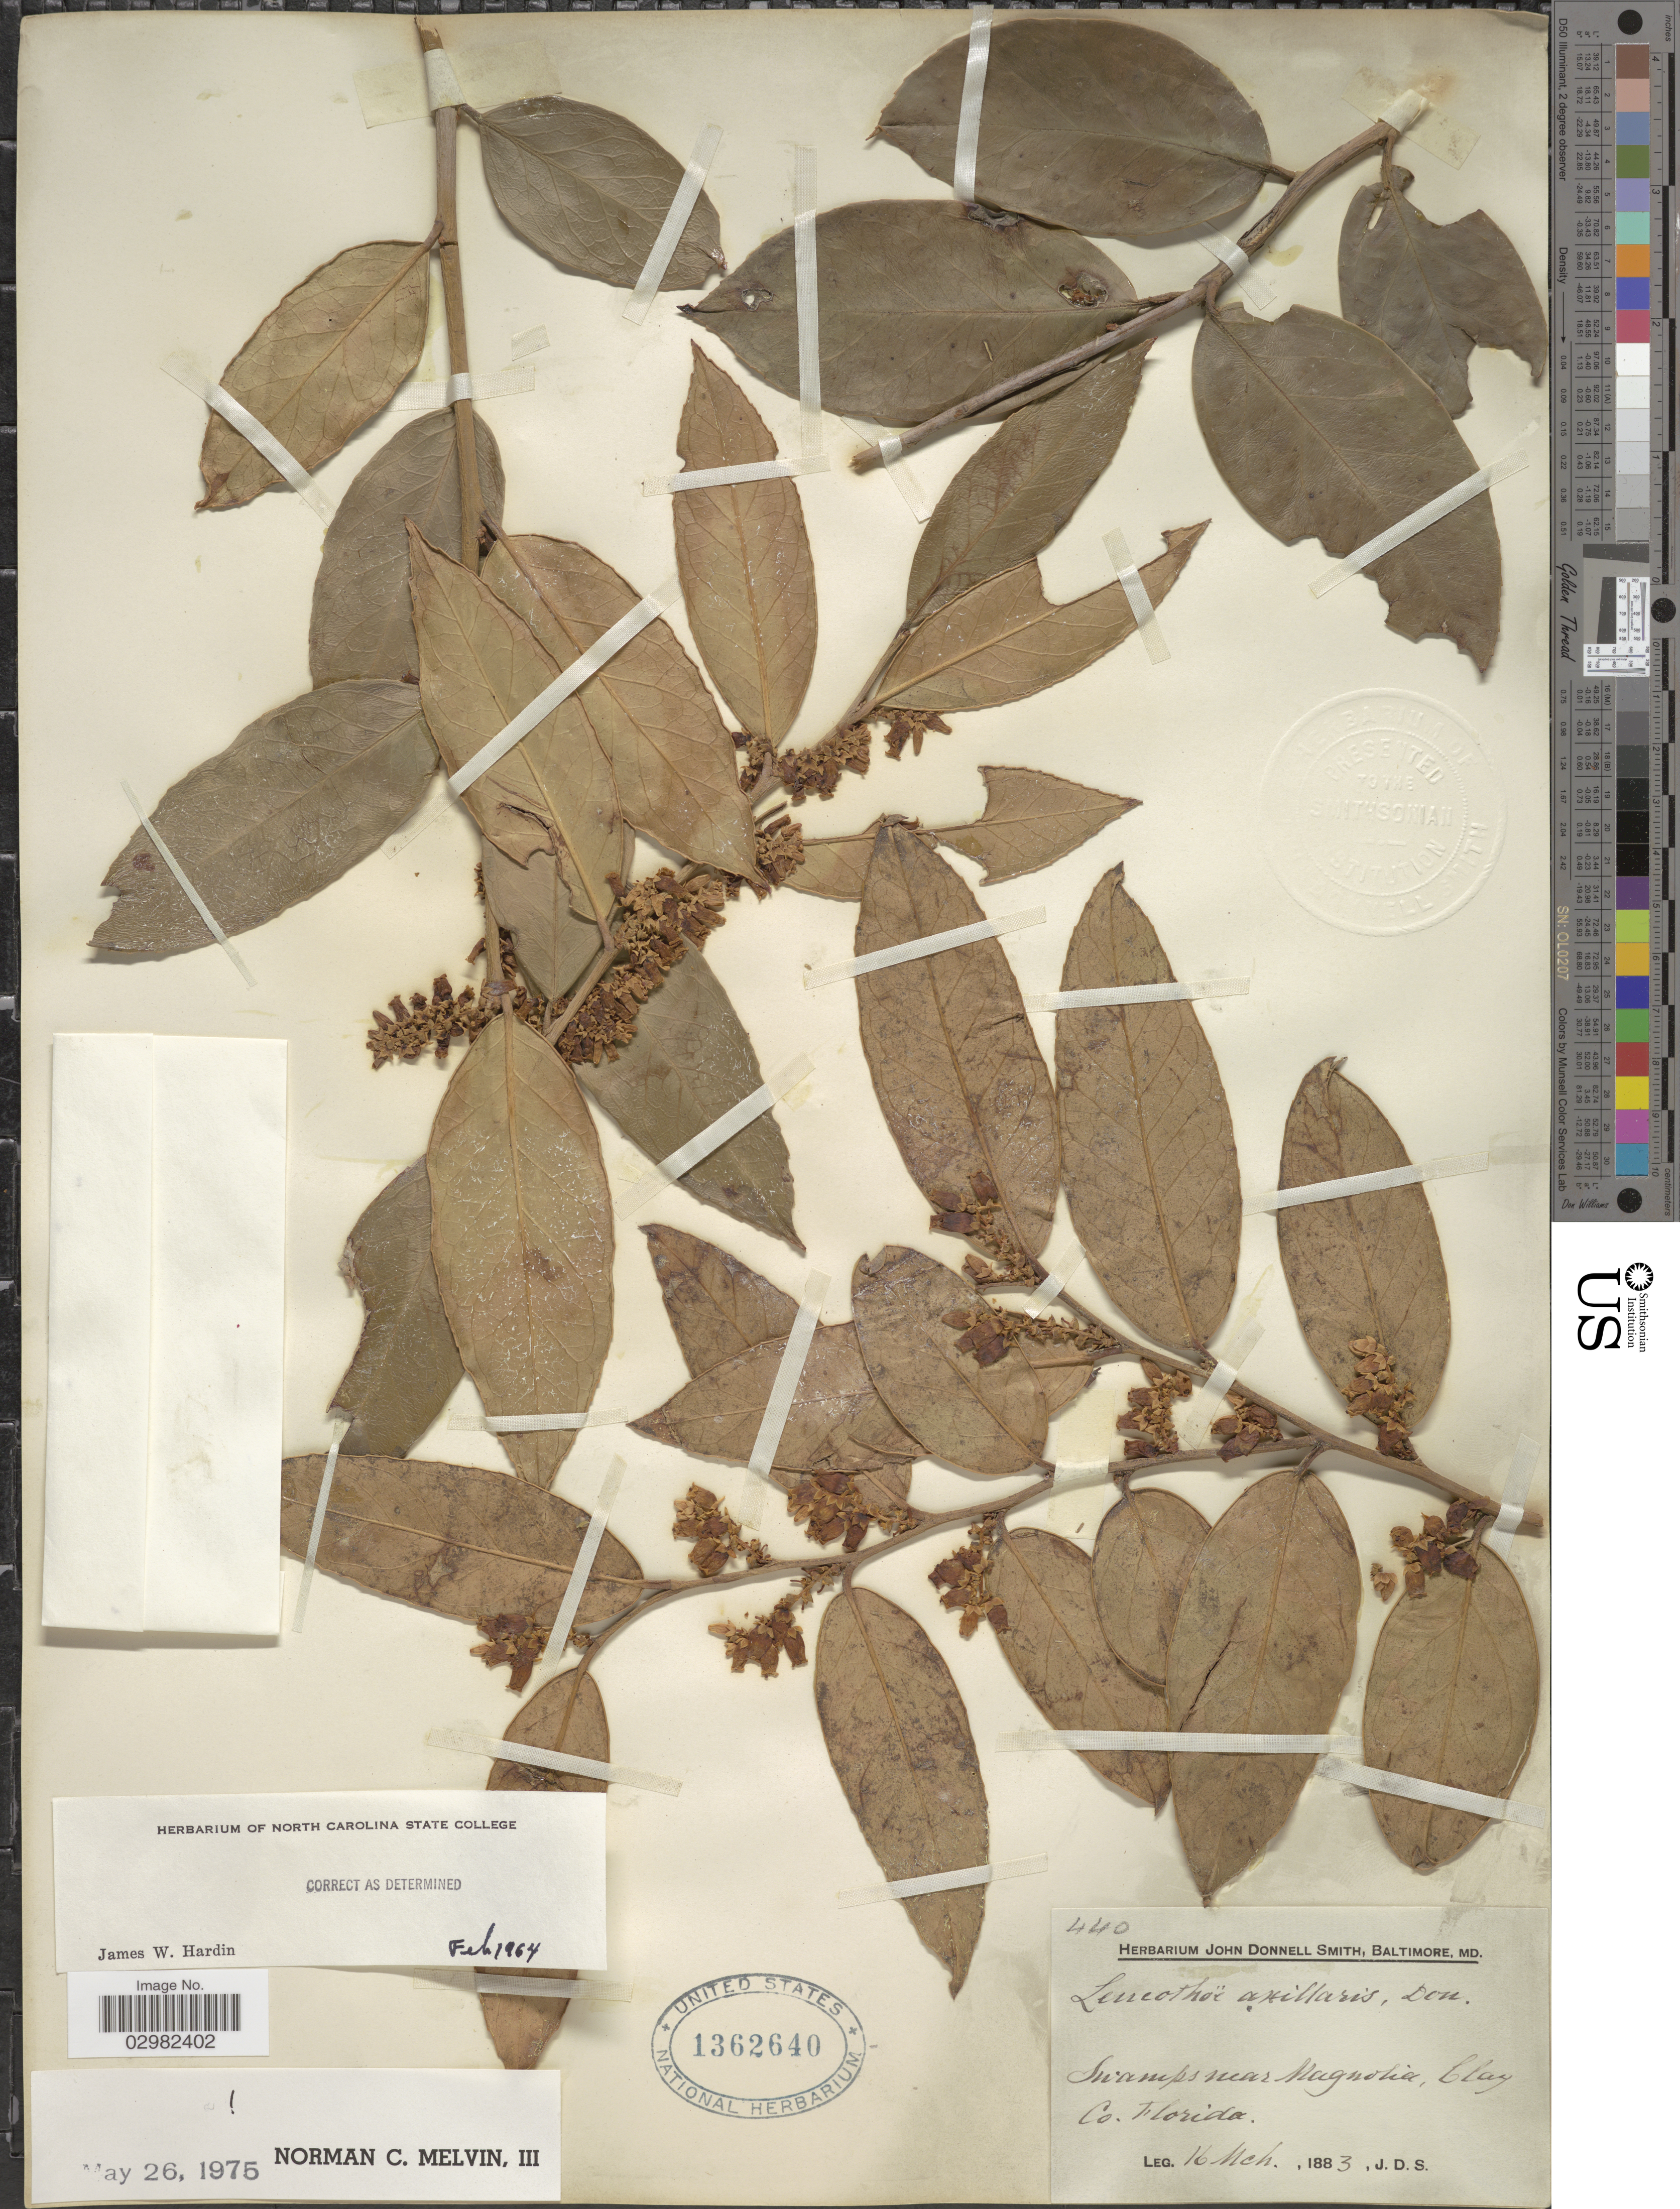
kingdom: Plantae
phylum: Tracheophyta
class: Magnoliopsida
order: Ericales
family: Ericaceae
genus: Leucothoe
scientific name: Leucothoë axillaris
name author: (Lam.) D. Don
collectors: J. Donnell Smith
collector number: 440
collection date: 1883-03-16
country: United States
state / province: Florida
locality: Swamps near Magnolia, Clay Co.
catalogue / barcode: US 1362640